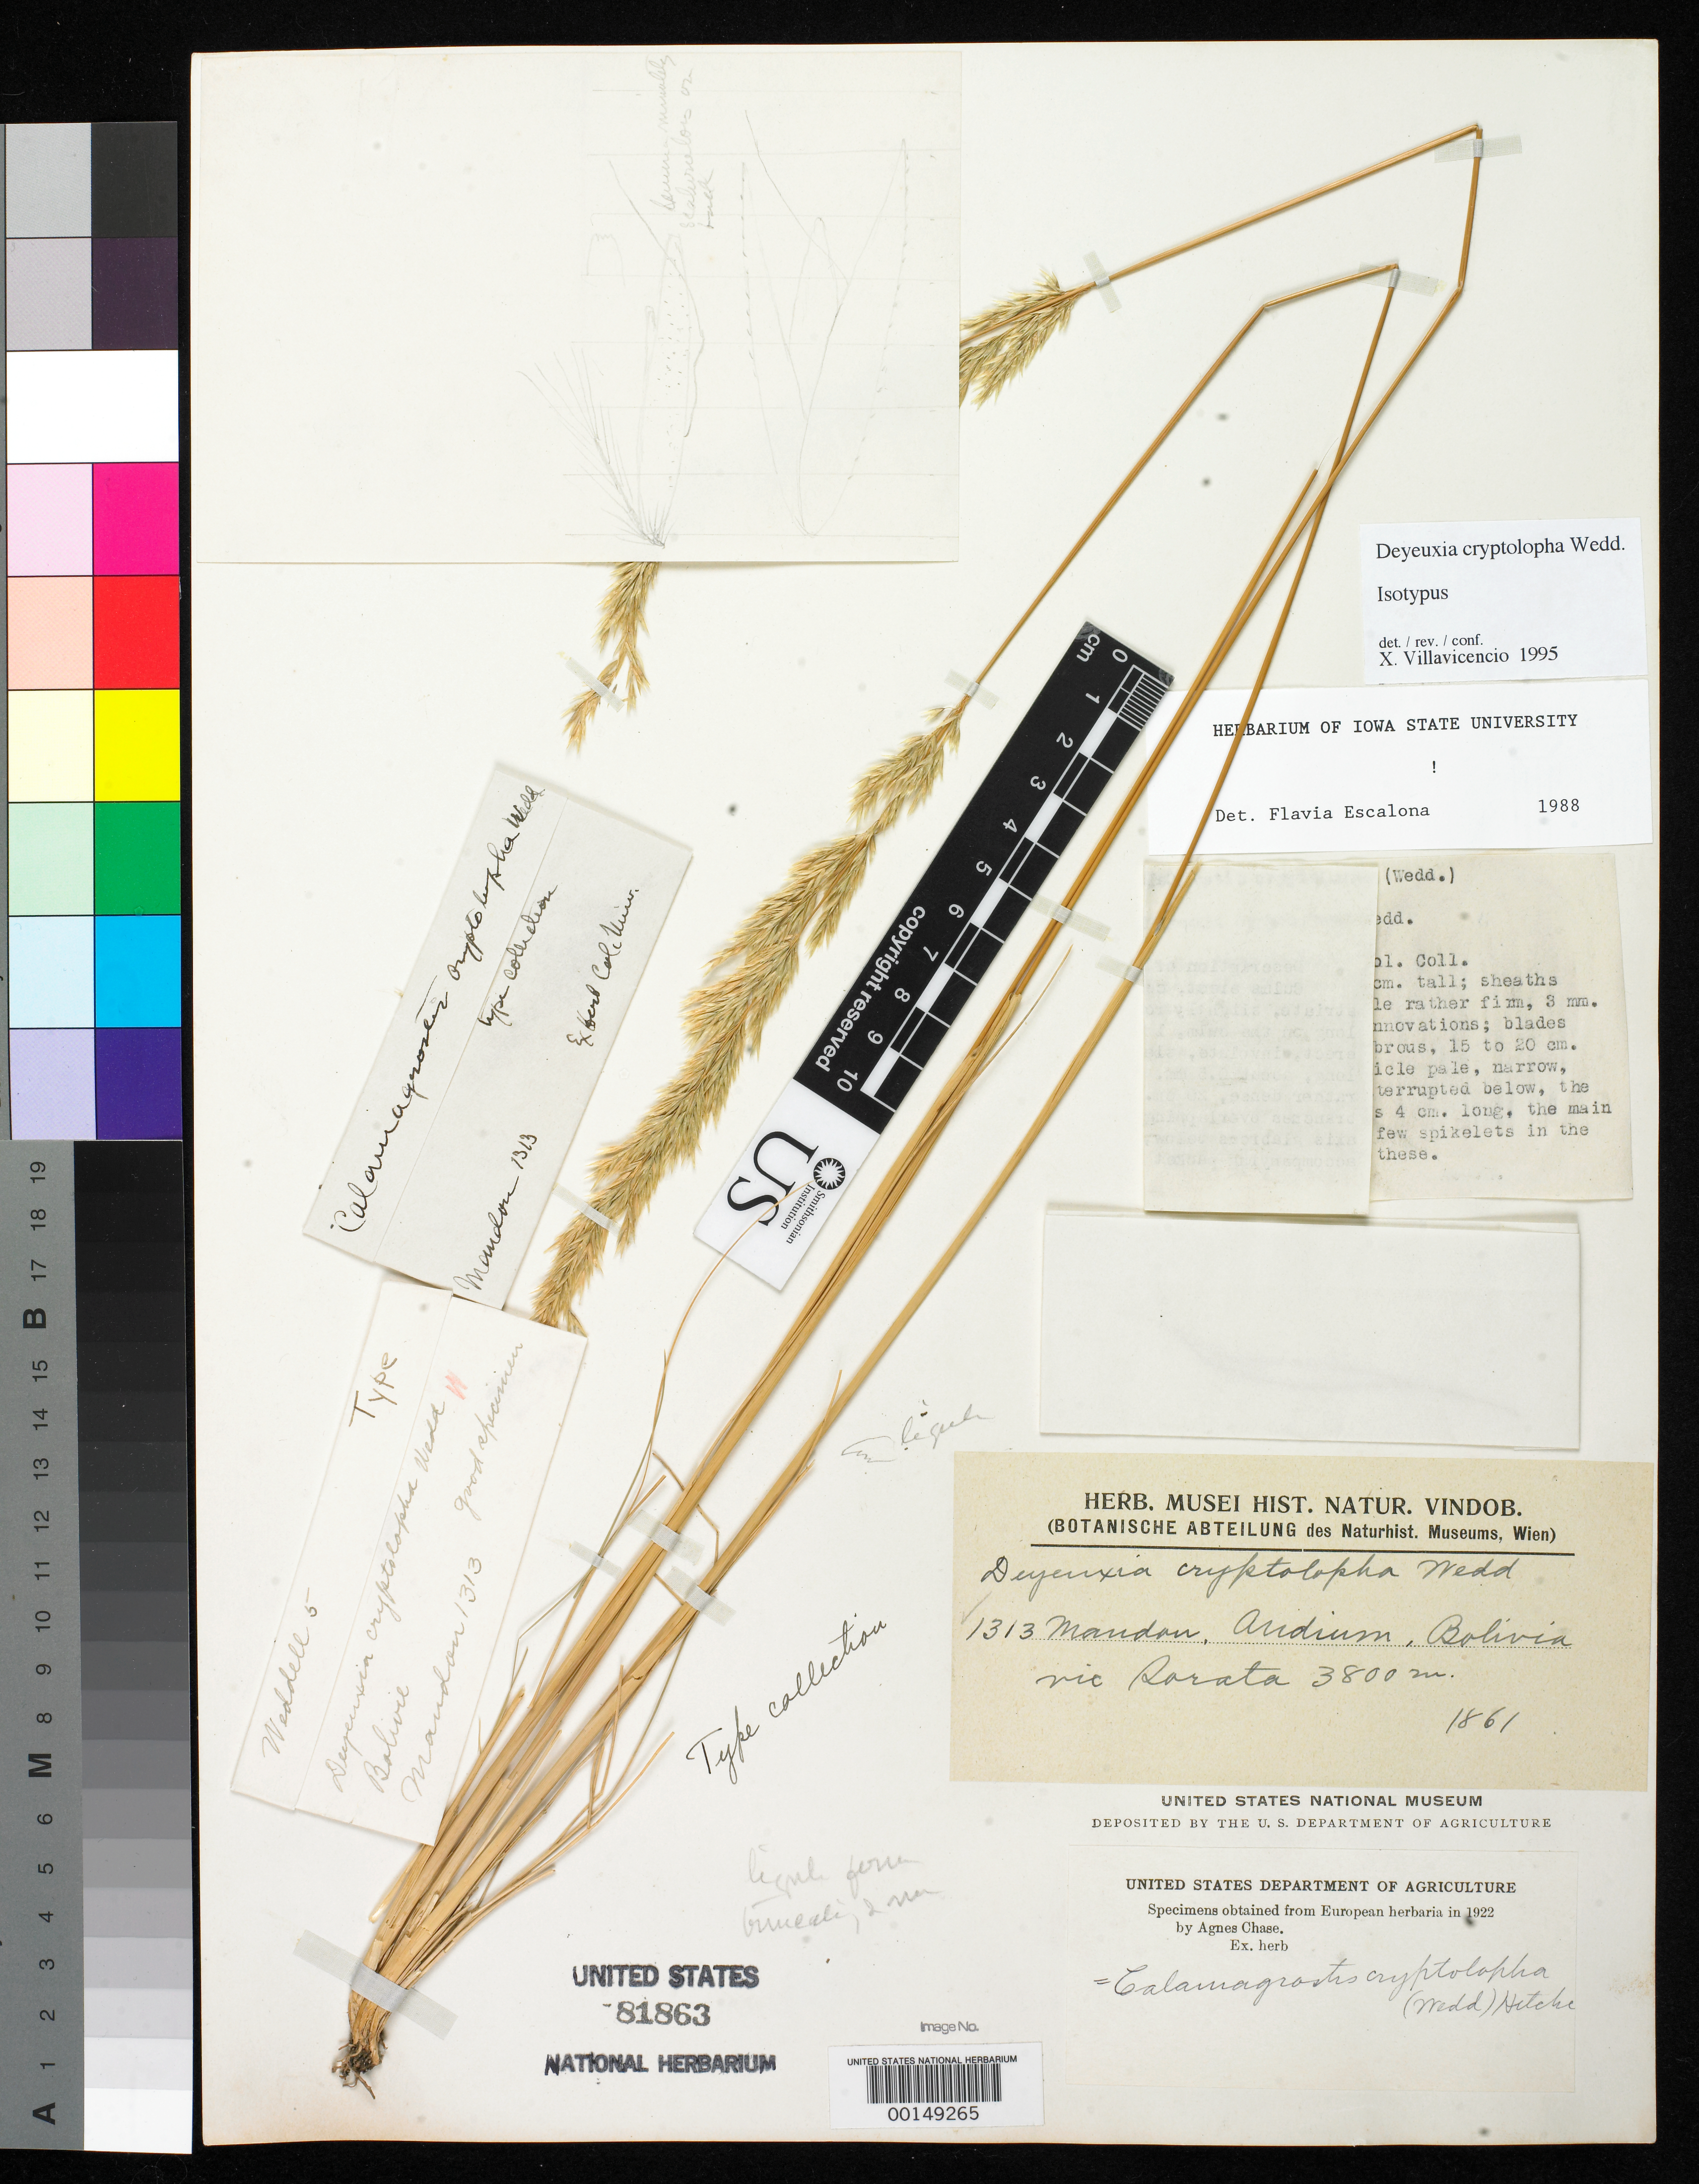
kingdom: Plantae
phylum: Tracheophyta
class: Liliopsida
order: Poales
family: Poaceae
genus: Deyeuxia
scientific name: Deyeuxia cryptolopha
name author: Wedd.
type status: Isotype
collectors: G. Mandon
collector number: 1313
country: Bolivia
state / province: La Paz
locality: Vic Sorata.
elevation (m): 3800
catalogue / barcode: US 81863